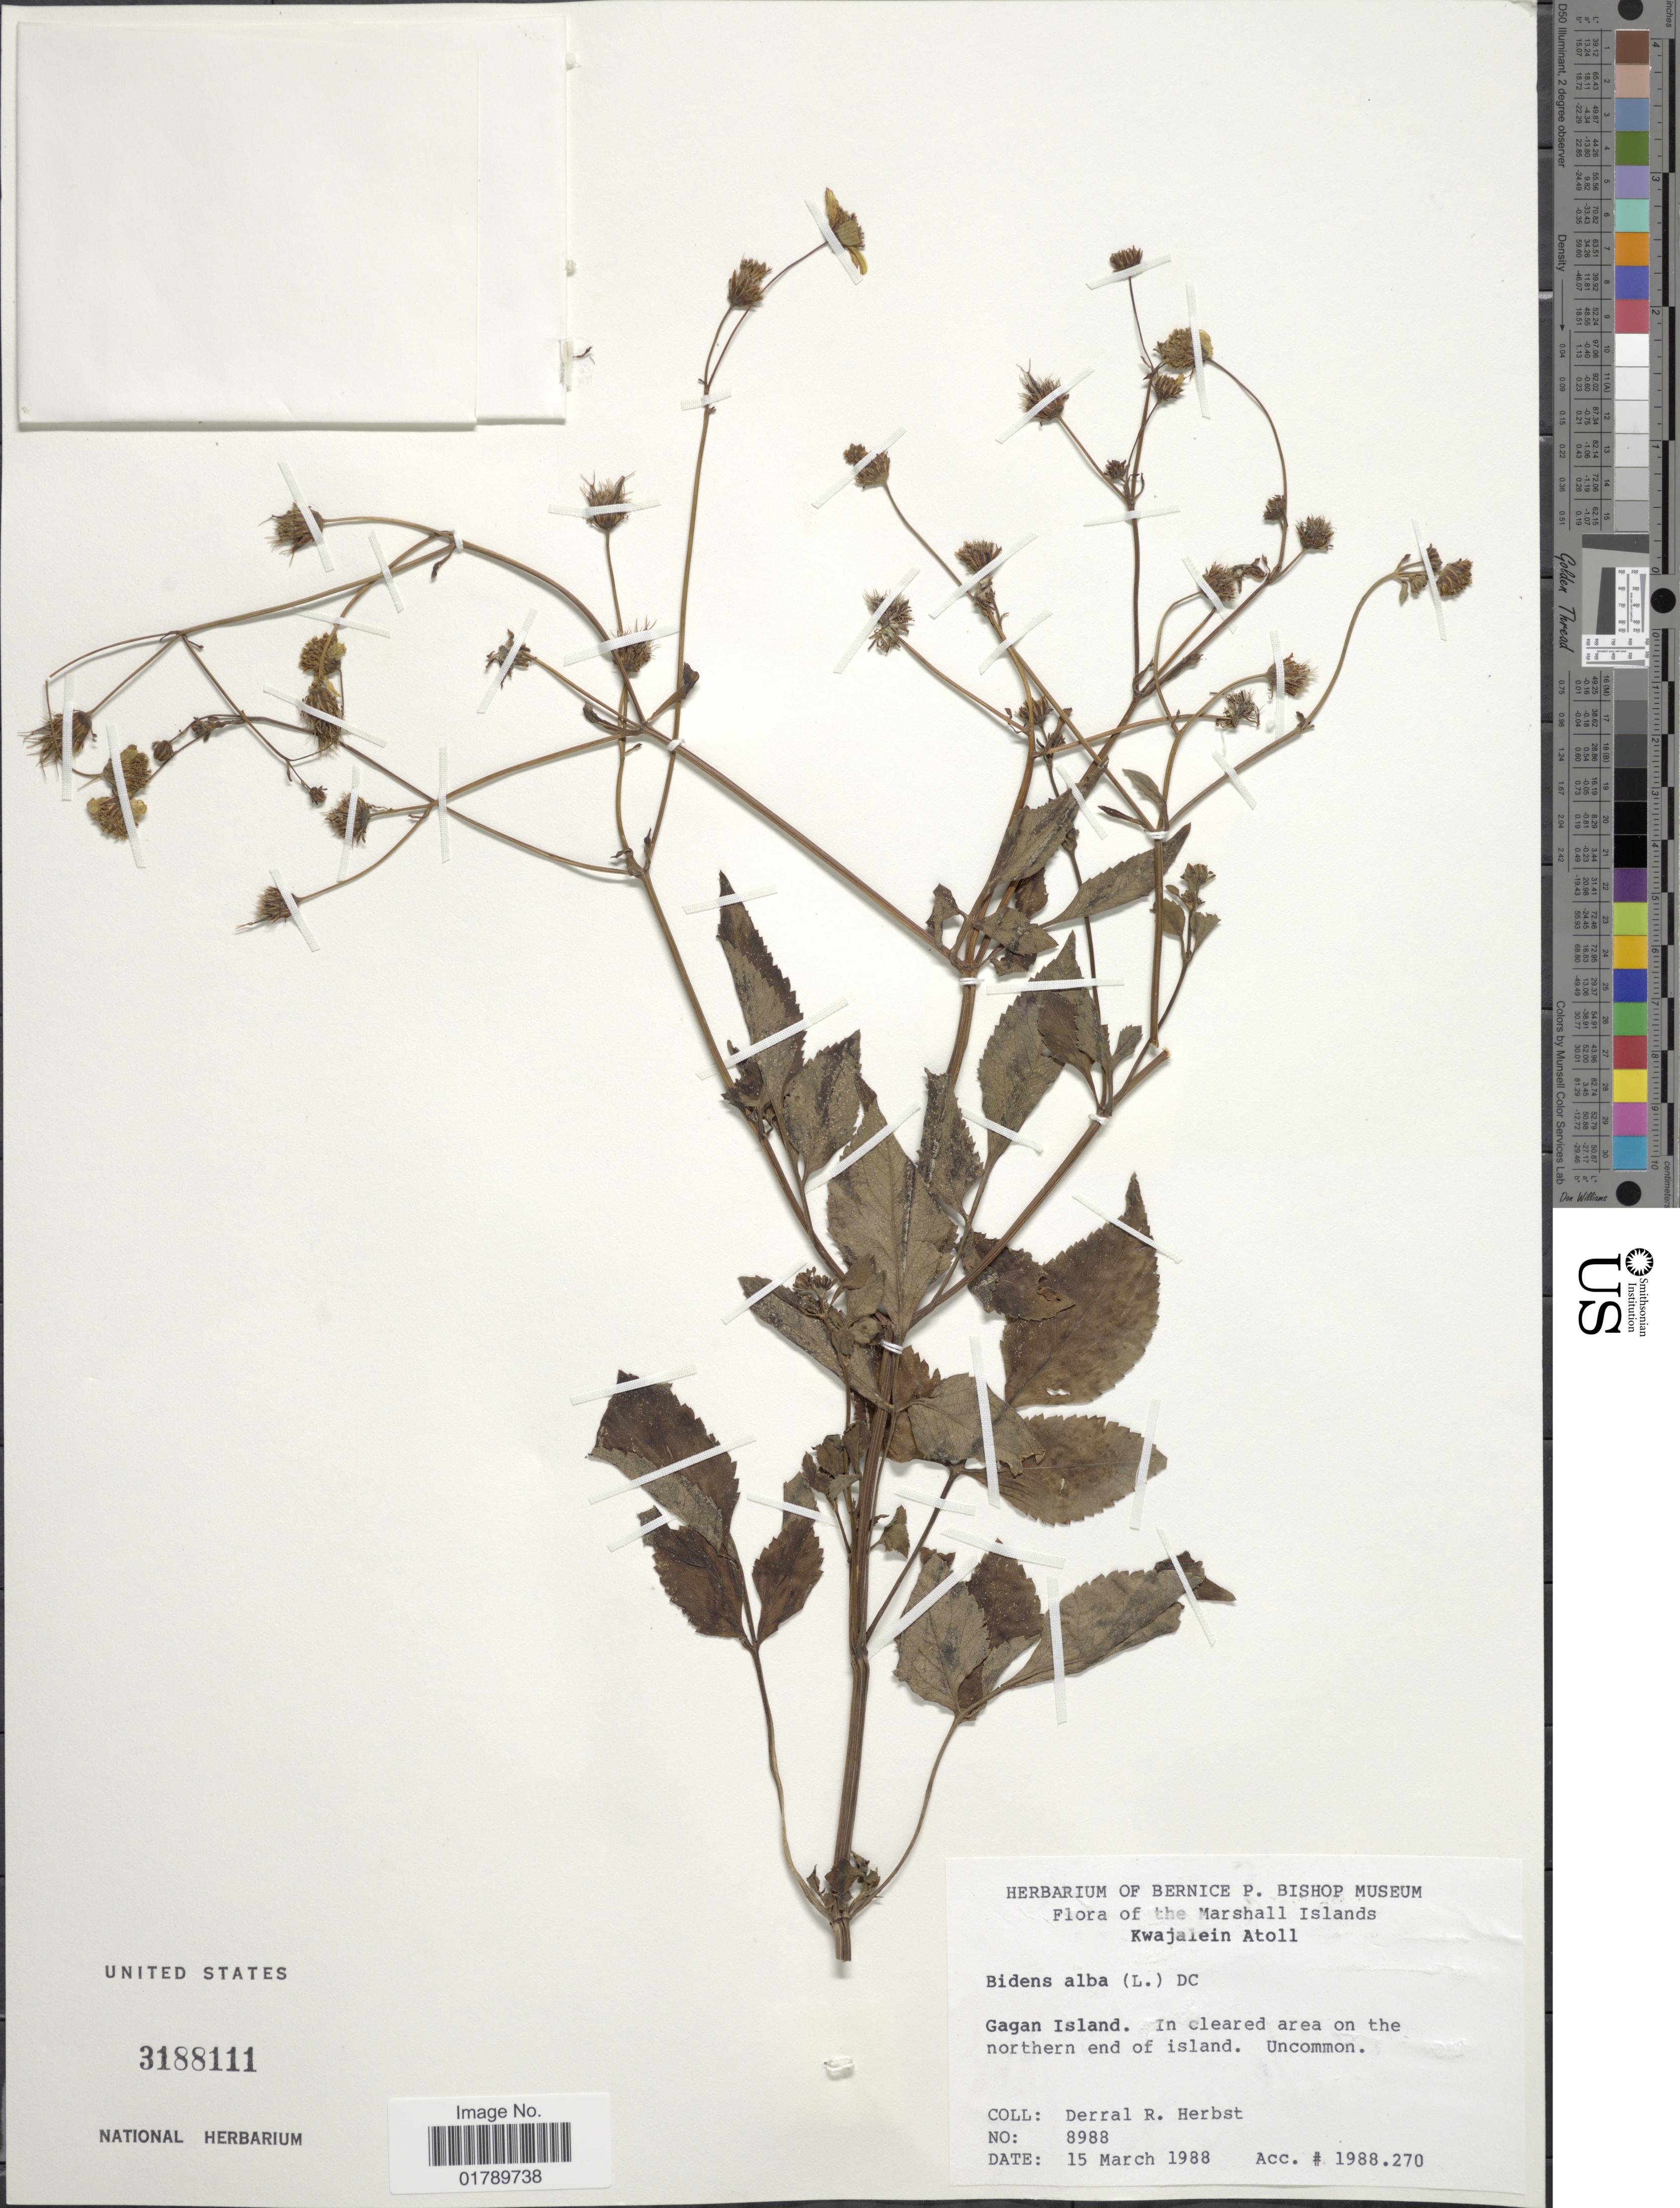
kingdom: Plantae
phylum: Tracheophyta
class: Magnoliopsida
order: Asterales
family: Asteraceae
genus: Bidens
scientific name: Bidens alba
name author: (L.) DC.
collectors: D. R. Herbst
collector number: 8988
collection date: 1988-03-15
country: Marshall Islands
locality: The Marshall Islands. Kwajalein Atoll. Gagan Island.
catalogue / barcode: US 3188111